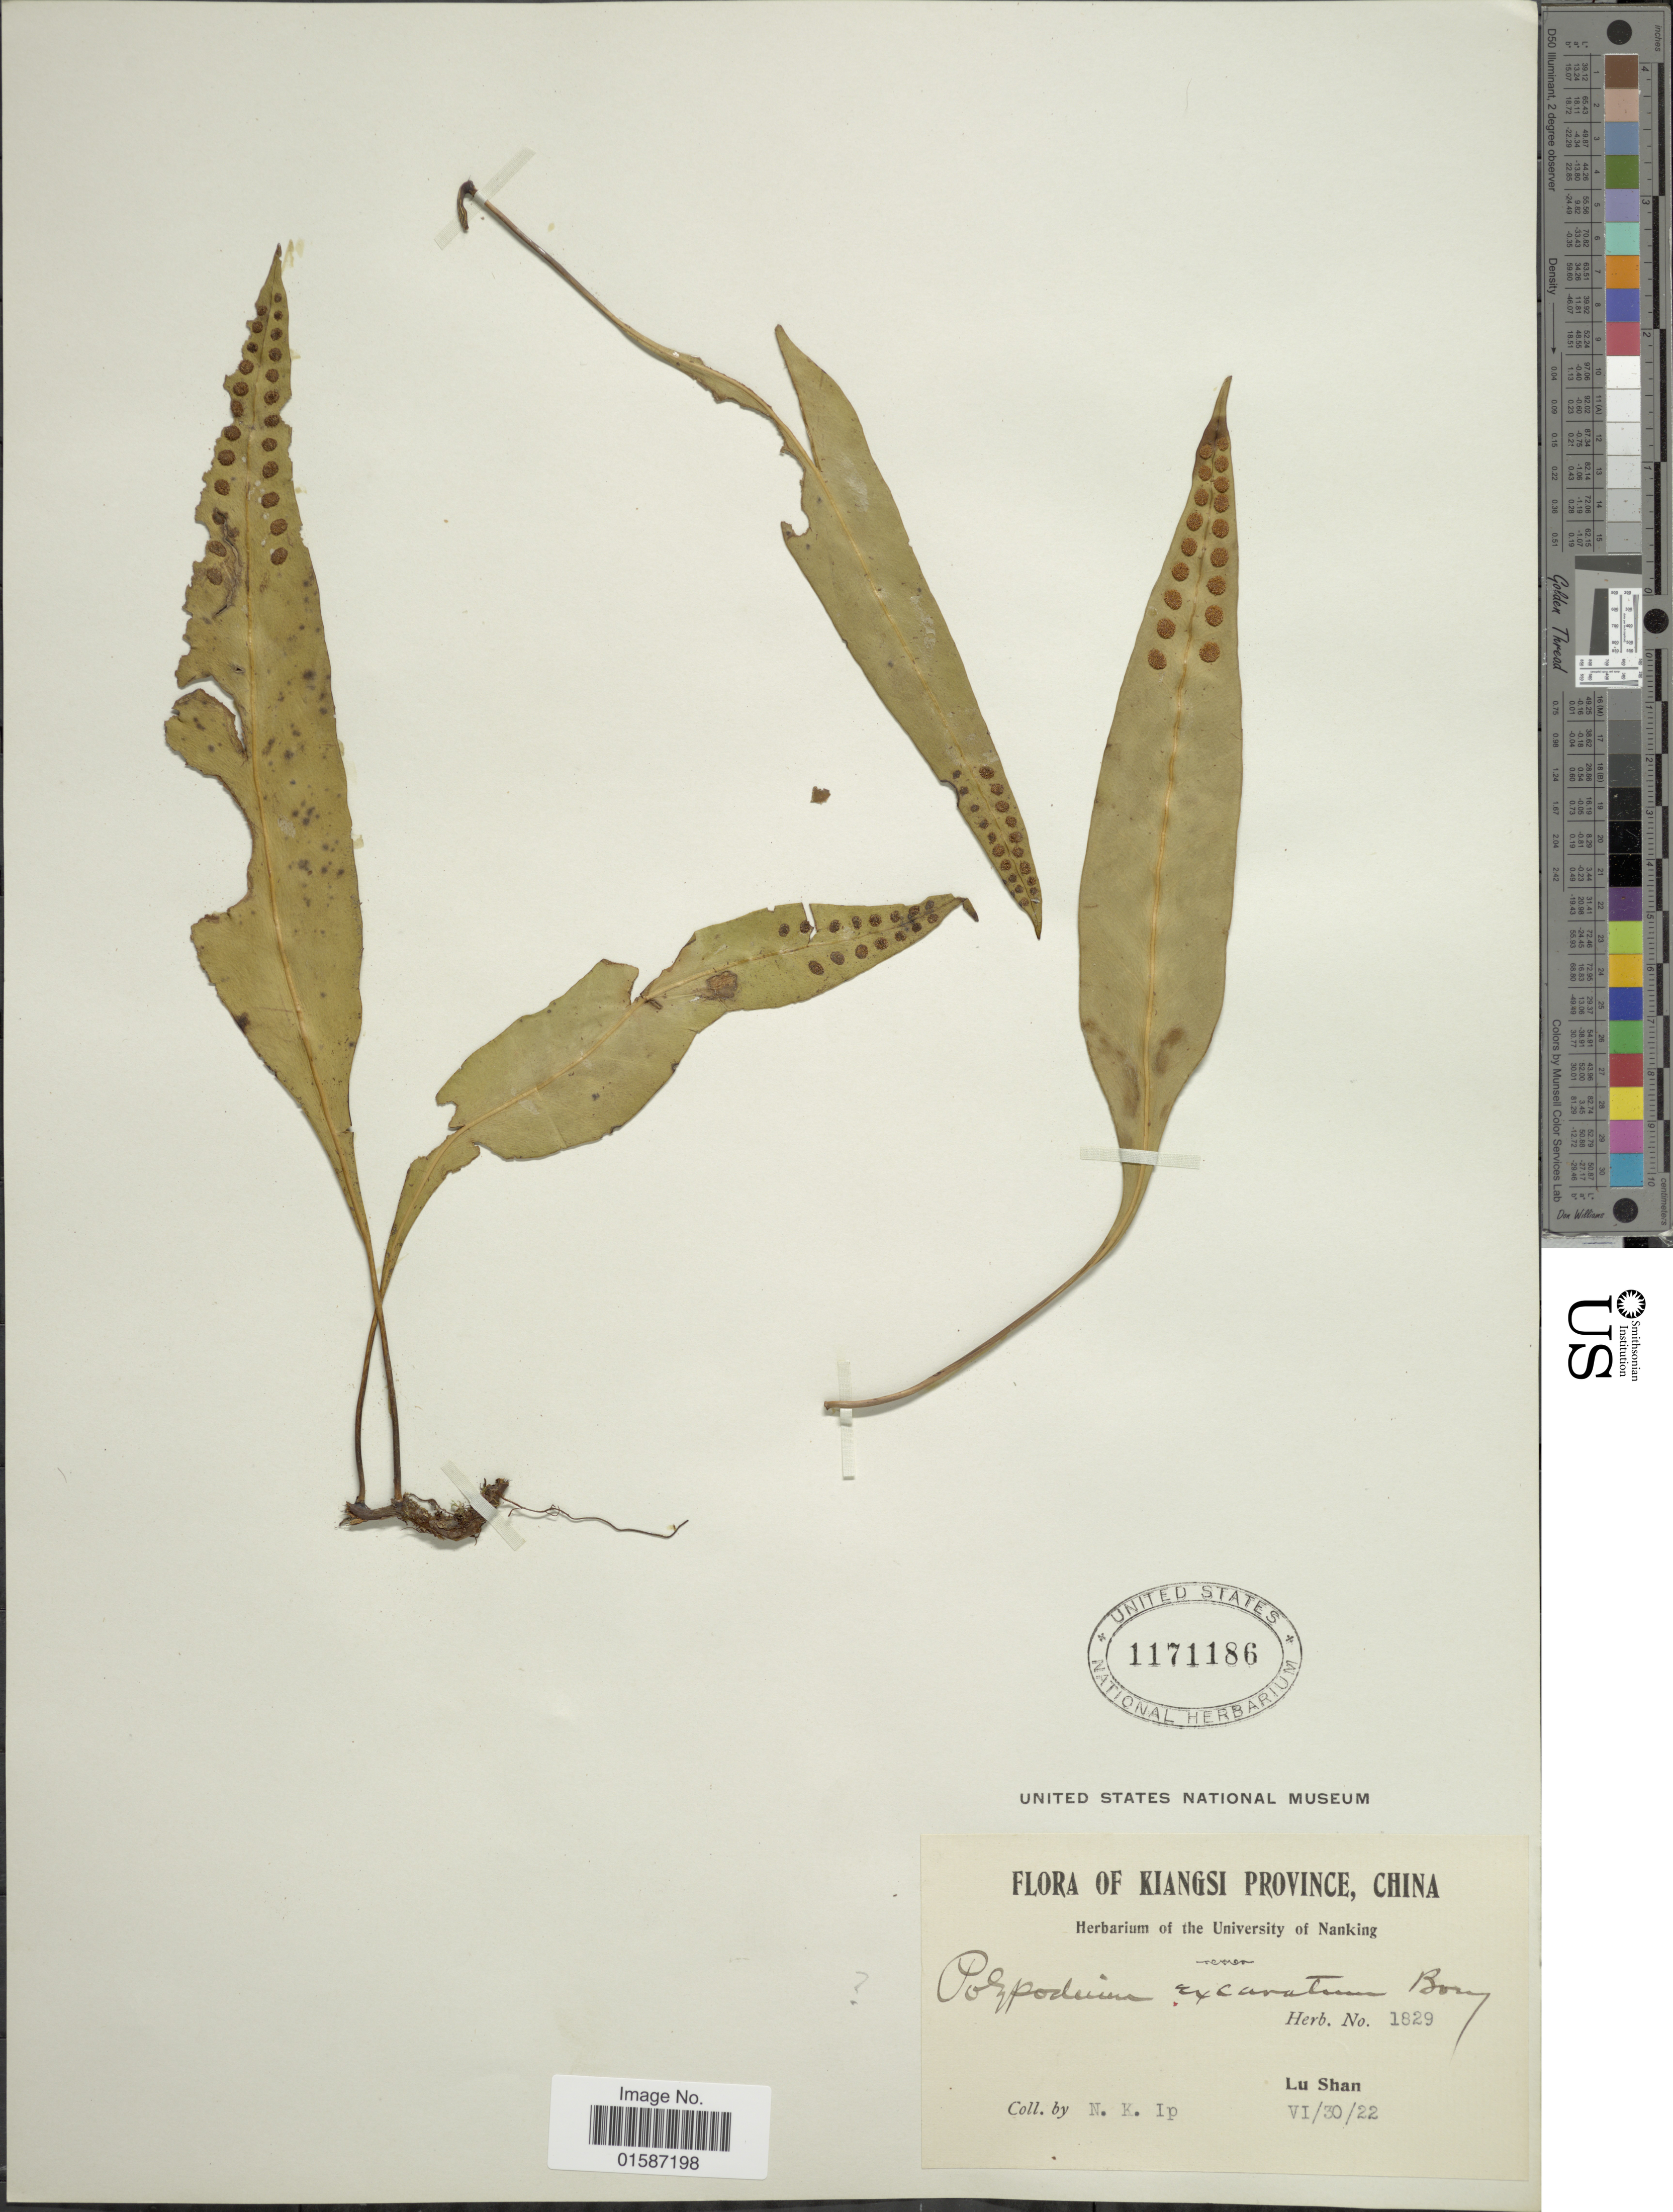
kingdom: Plantae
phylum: Tracheophyta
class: Polypodiopsida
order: Polypodiales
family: Polypodiaceae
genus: Neolepisorus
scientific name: Neolepisorus fortunei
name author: (T. Moore) Li S. Wang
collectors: N. Ip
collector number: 1829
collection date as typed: Transcribed d/m/y: 30/6/22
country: China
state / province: Jiangxi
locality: Kiangsi province, Lu Shan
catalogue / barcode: US 1171186